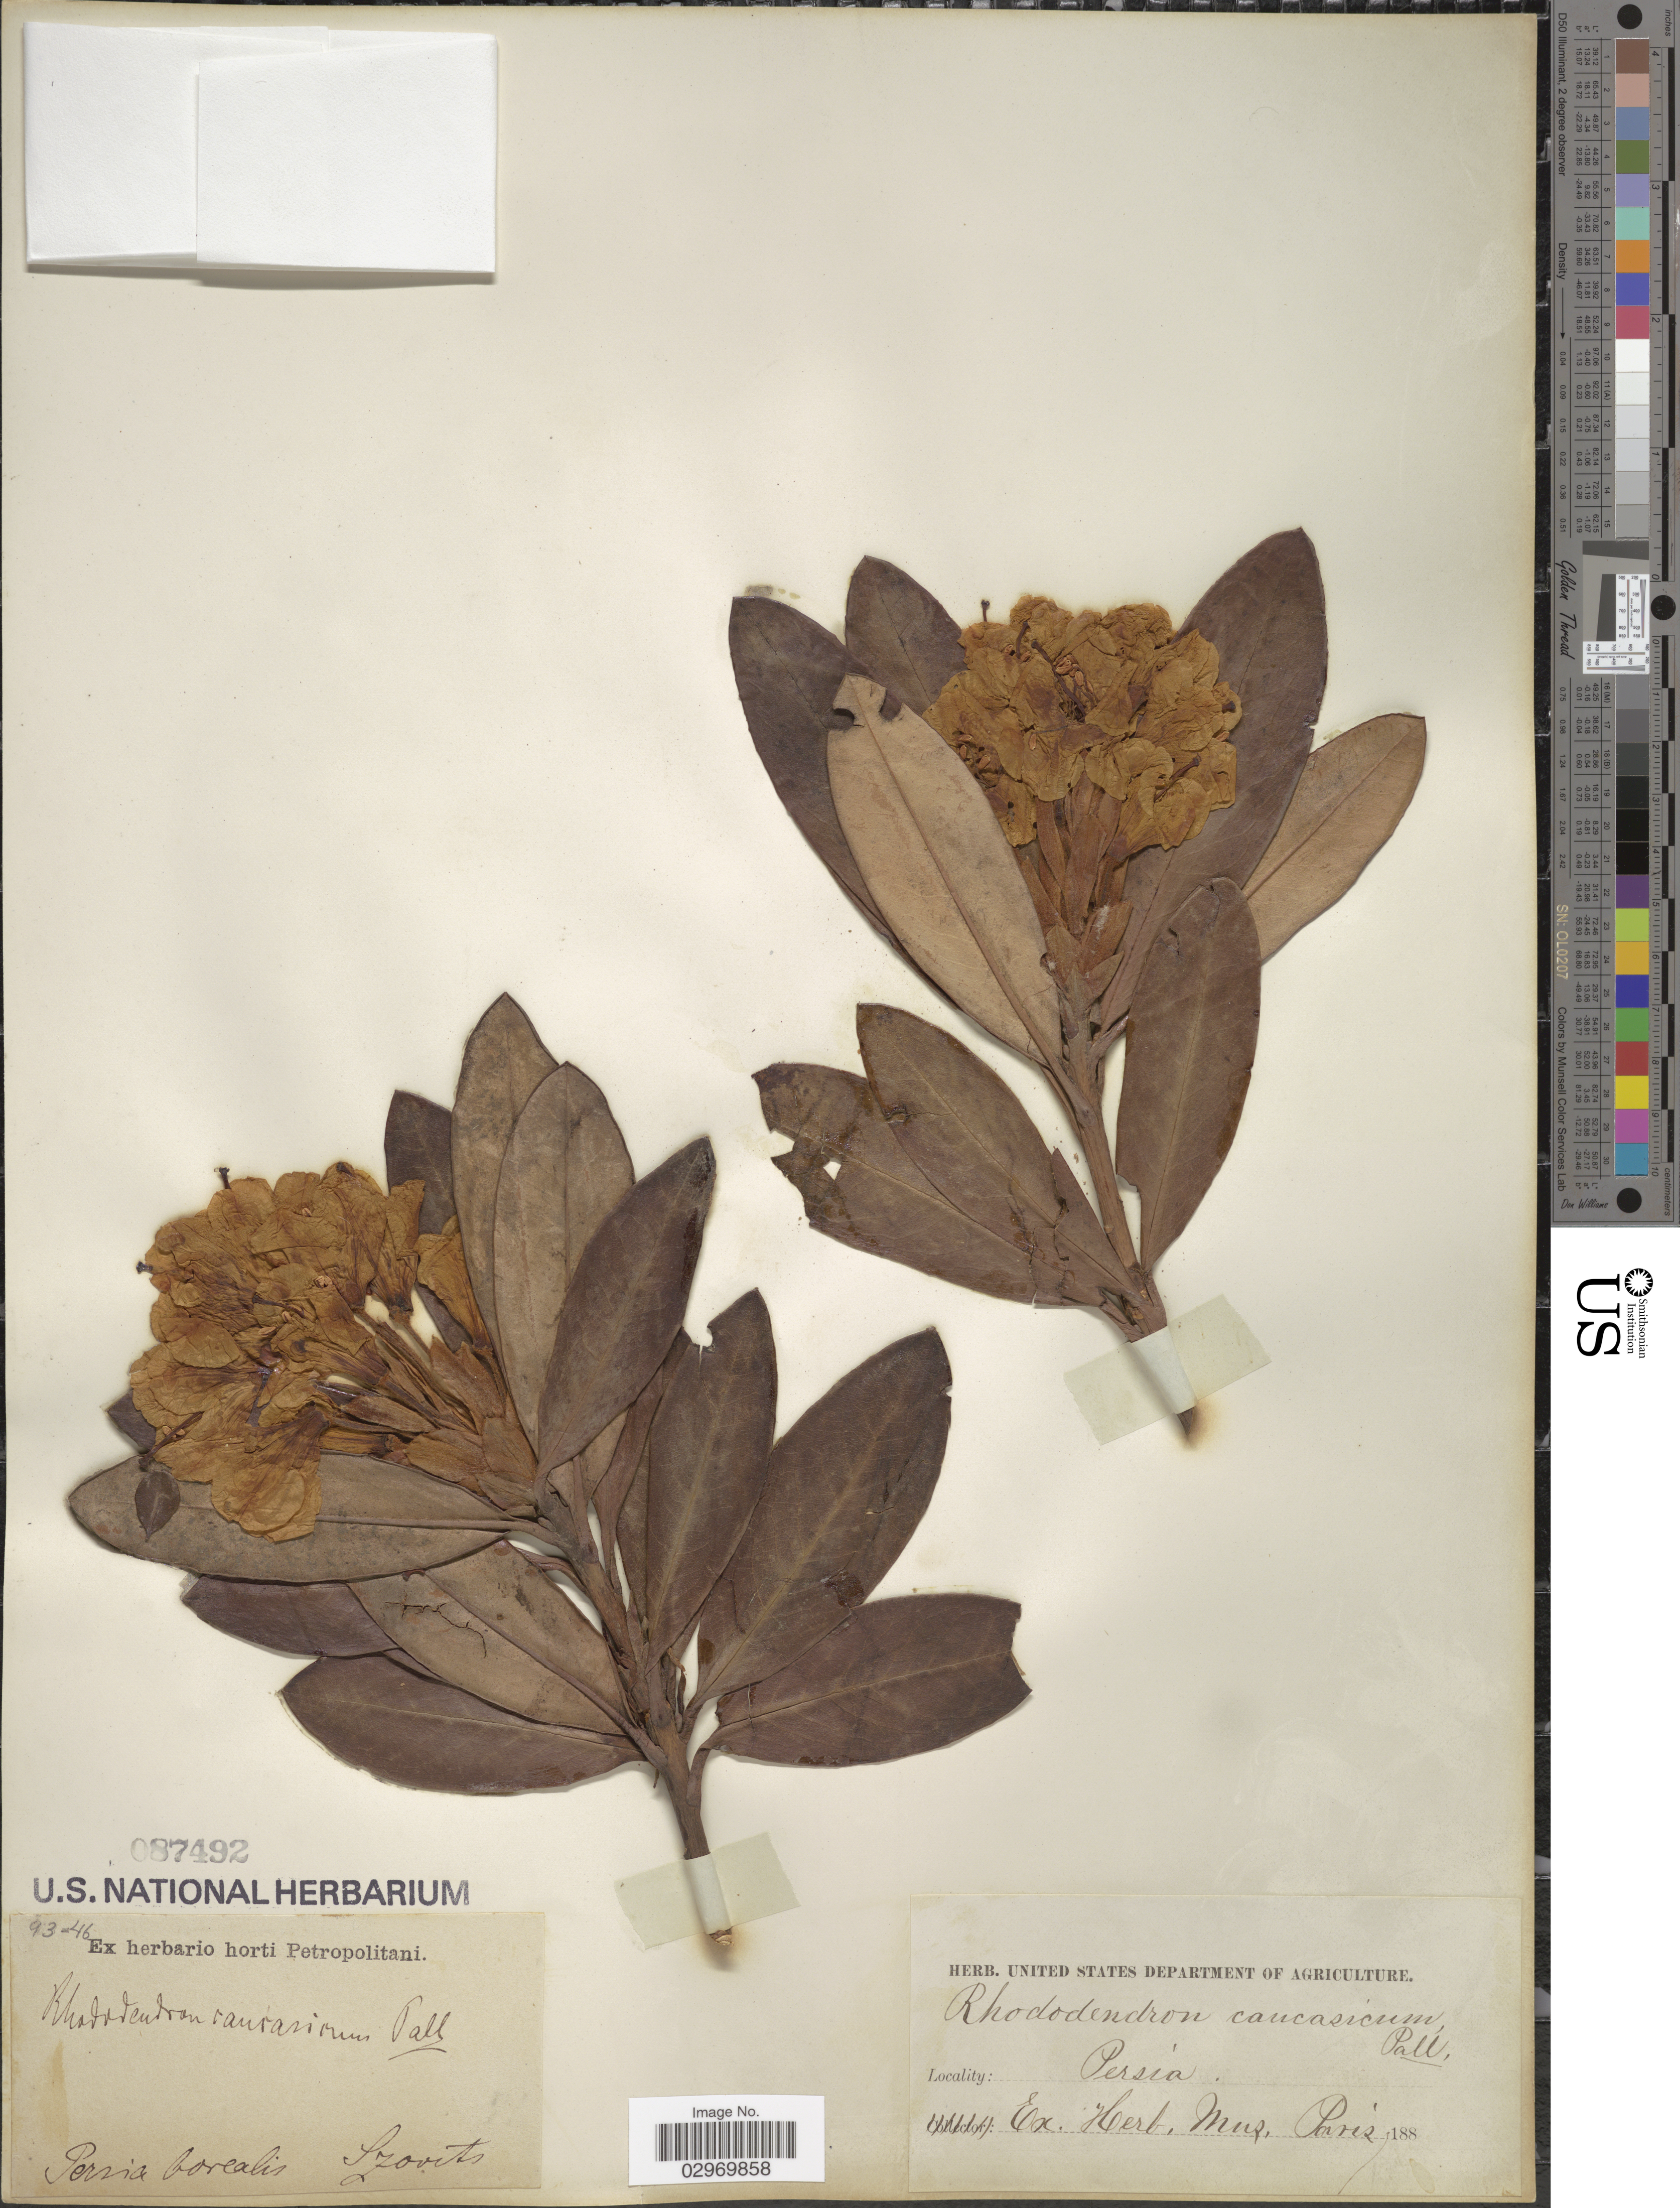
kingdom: Plantae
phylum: Tracheophyta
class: Magnoliopsida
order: Ericales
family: Ericaceae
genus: Rhododendron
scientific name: Rhododendron caucasicum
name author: Pall.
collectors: Szovits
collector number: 9346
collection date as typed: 188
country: Iran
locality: Persia borealis.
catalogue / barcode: US 87492